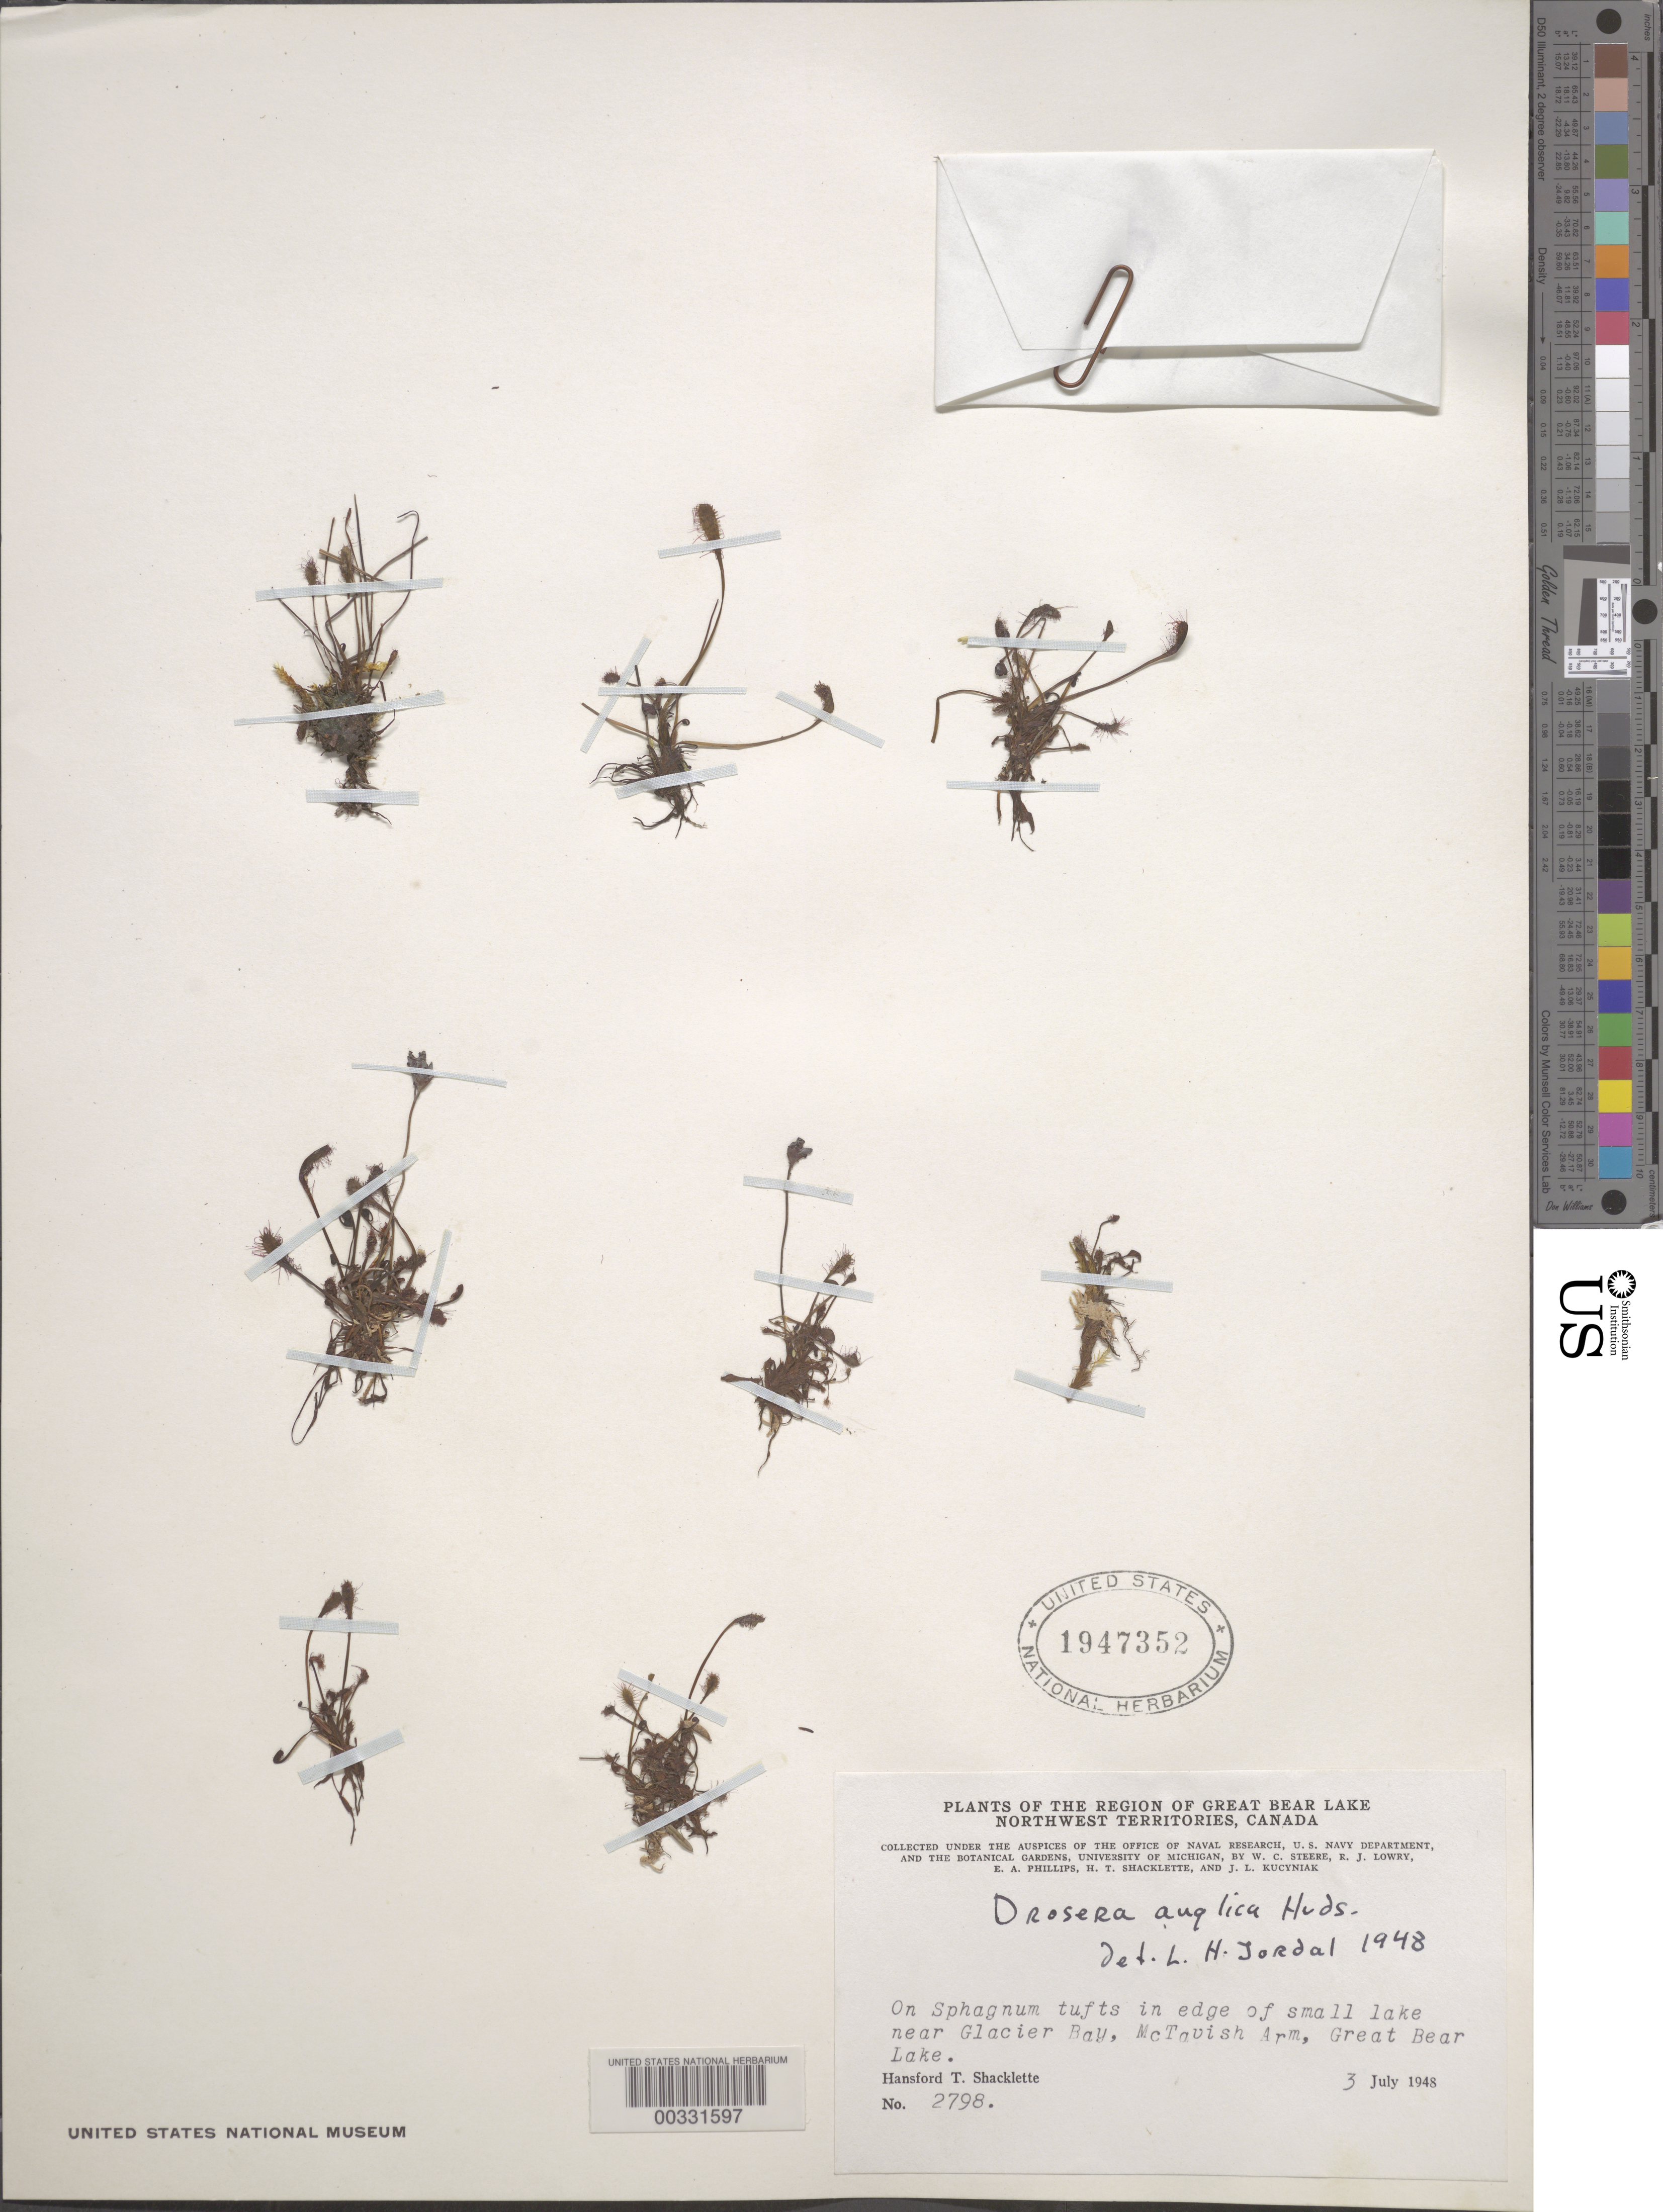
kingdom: Plantae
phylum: Tracheophyta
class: Magnoliopsida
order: Caryophyllales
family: Droseraceae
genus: Drosera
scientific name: Drosera anglica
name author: Huds.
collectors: H. Shacklette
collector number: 2798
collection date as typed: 03 Jul 1948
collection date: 1948-07-03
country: Canada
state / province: Northwest Territories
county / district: Mackenzie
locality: Region of great bear lake, lake near glacier bay, mctavish arm, great bear lake.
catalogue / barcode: US 1947352